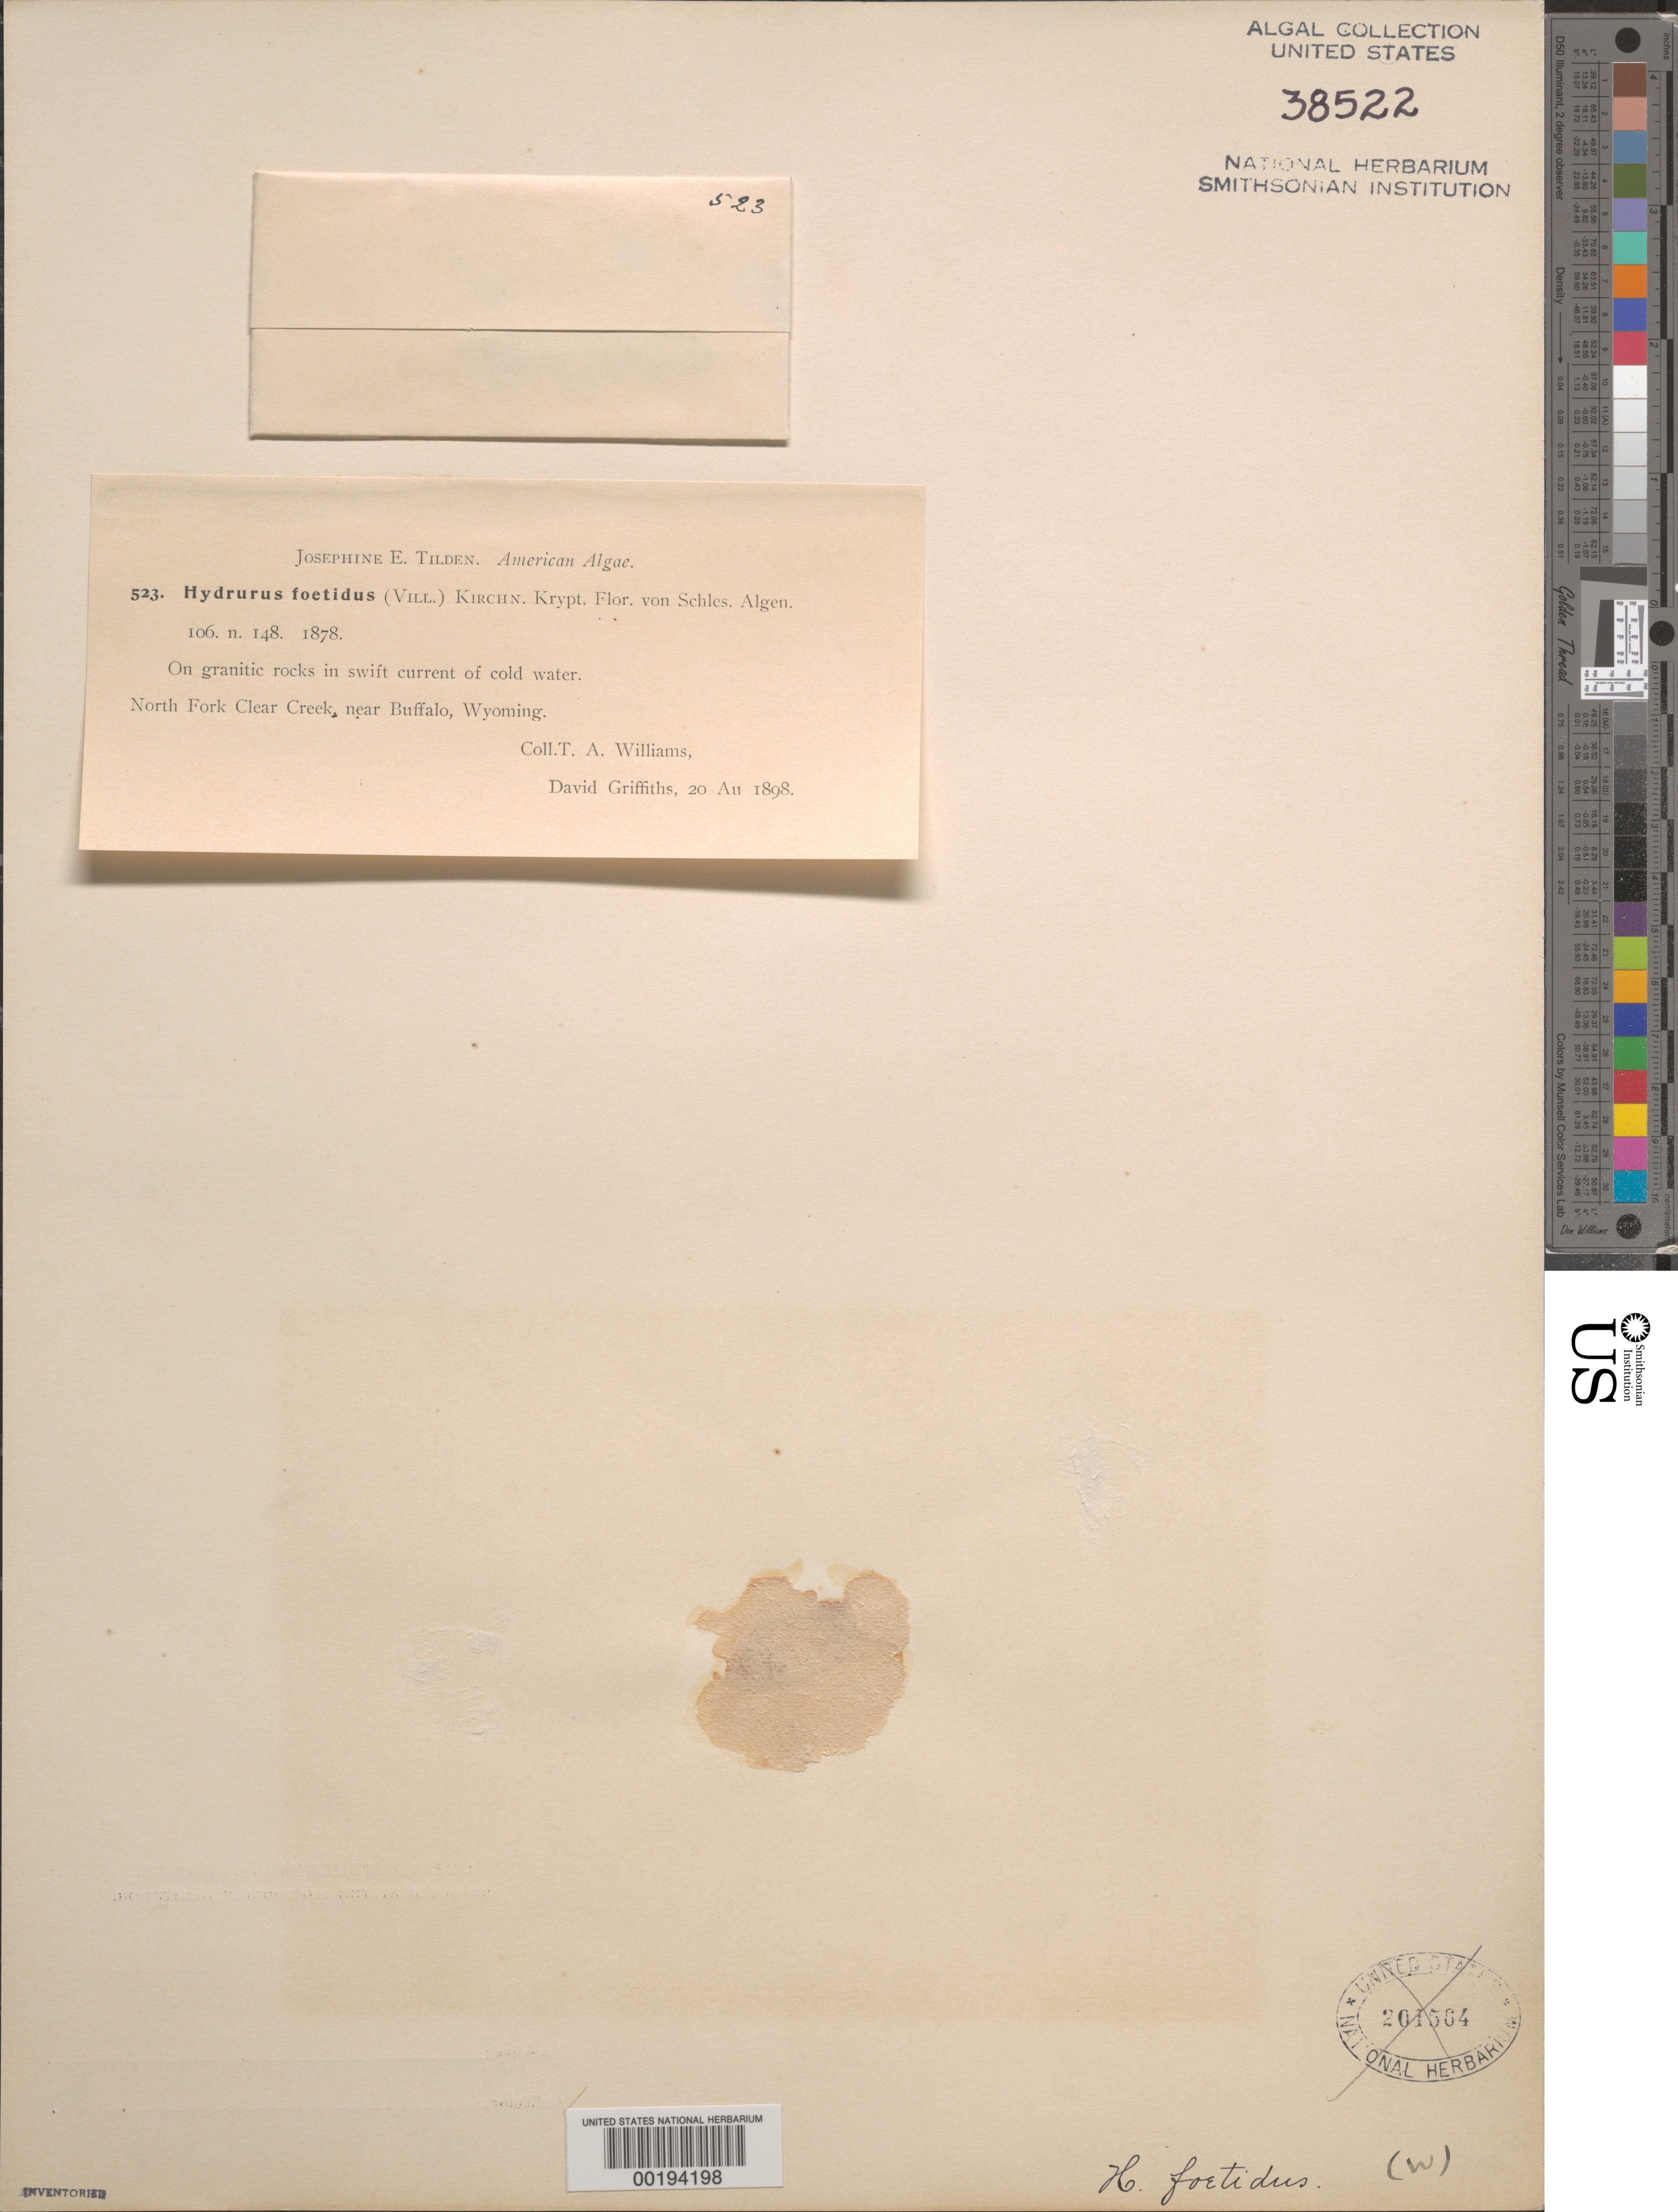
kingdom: Chromista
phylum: Ochrophyta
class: Chrysophyceae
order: Hydrurales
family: Hydruraceae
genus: Hydrurus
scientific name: Hydrurus foetidus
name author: (Villars) Trevis.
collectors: T. A. Williams & D. Griffiths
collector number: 523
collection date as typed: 20 Aug 1898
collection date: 1898-08-20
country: United States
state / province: Wyoming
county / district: Johnson County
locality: North Fork Clear Creek near Buffalo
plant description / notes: Tilden, American Algae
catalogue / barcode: US 38522